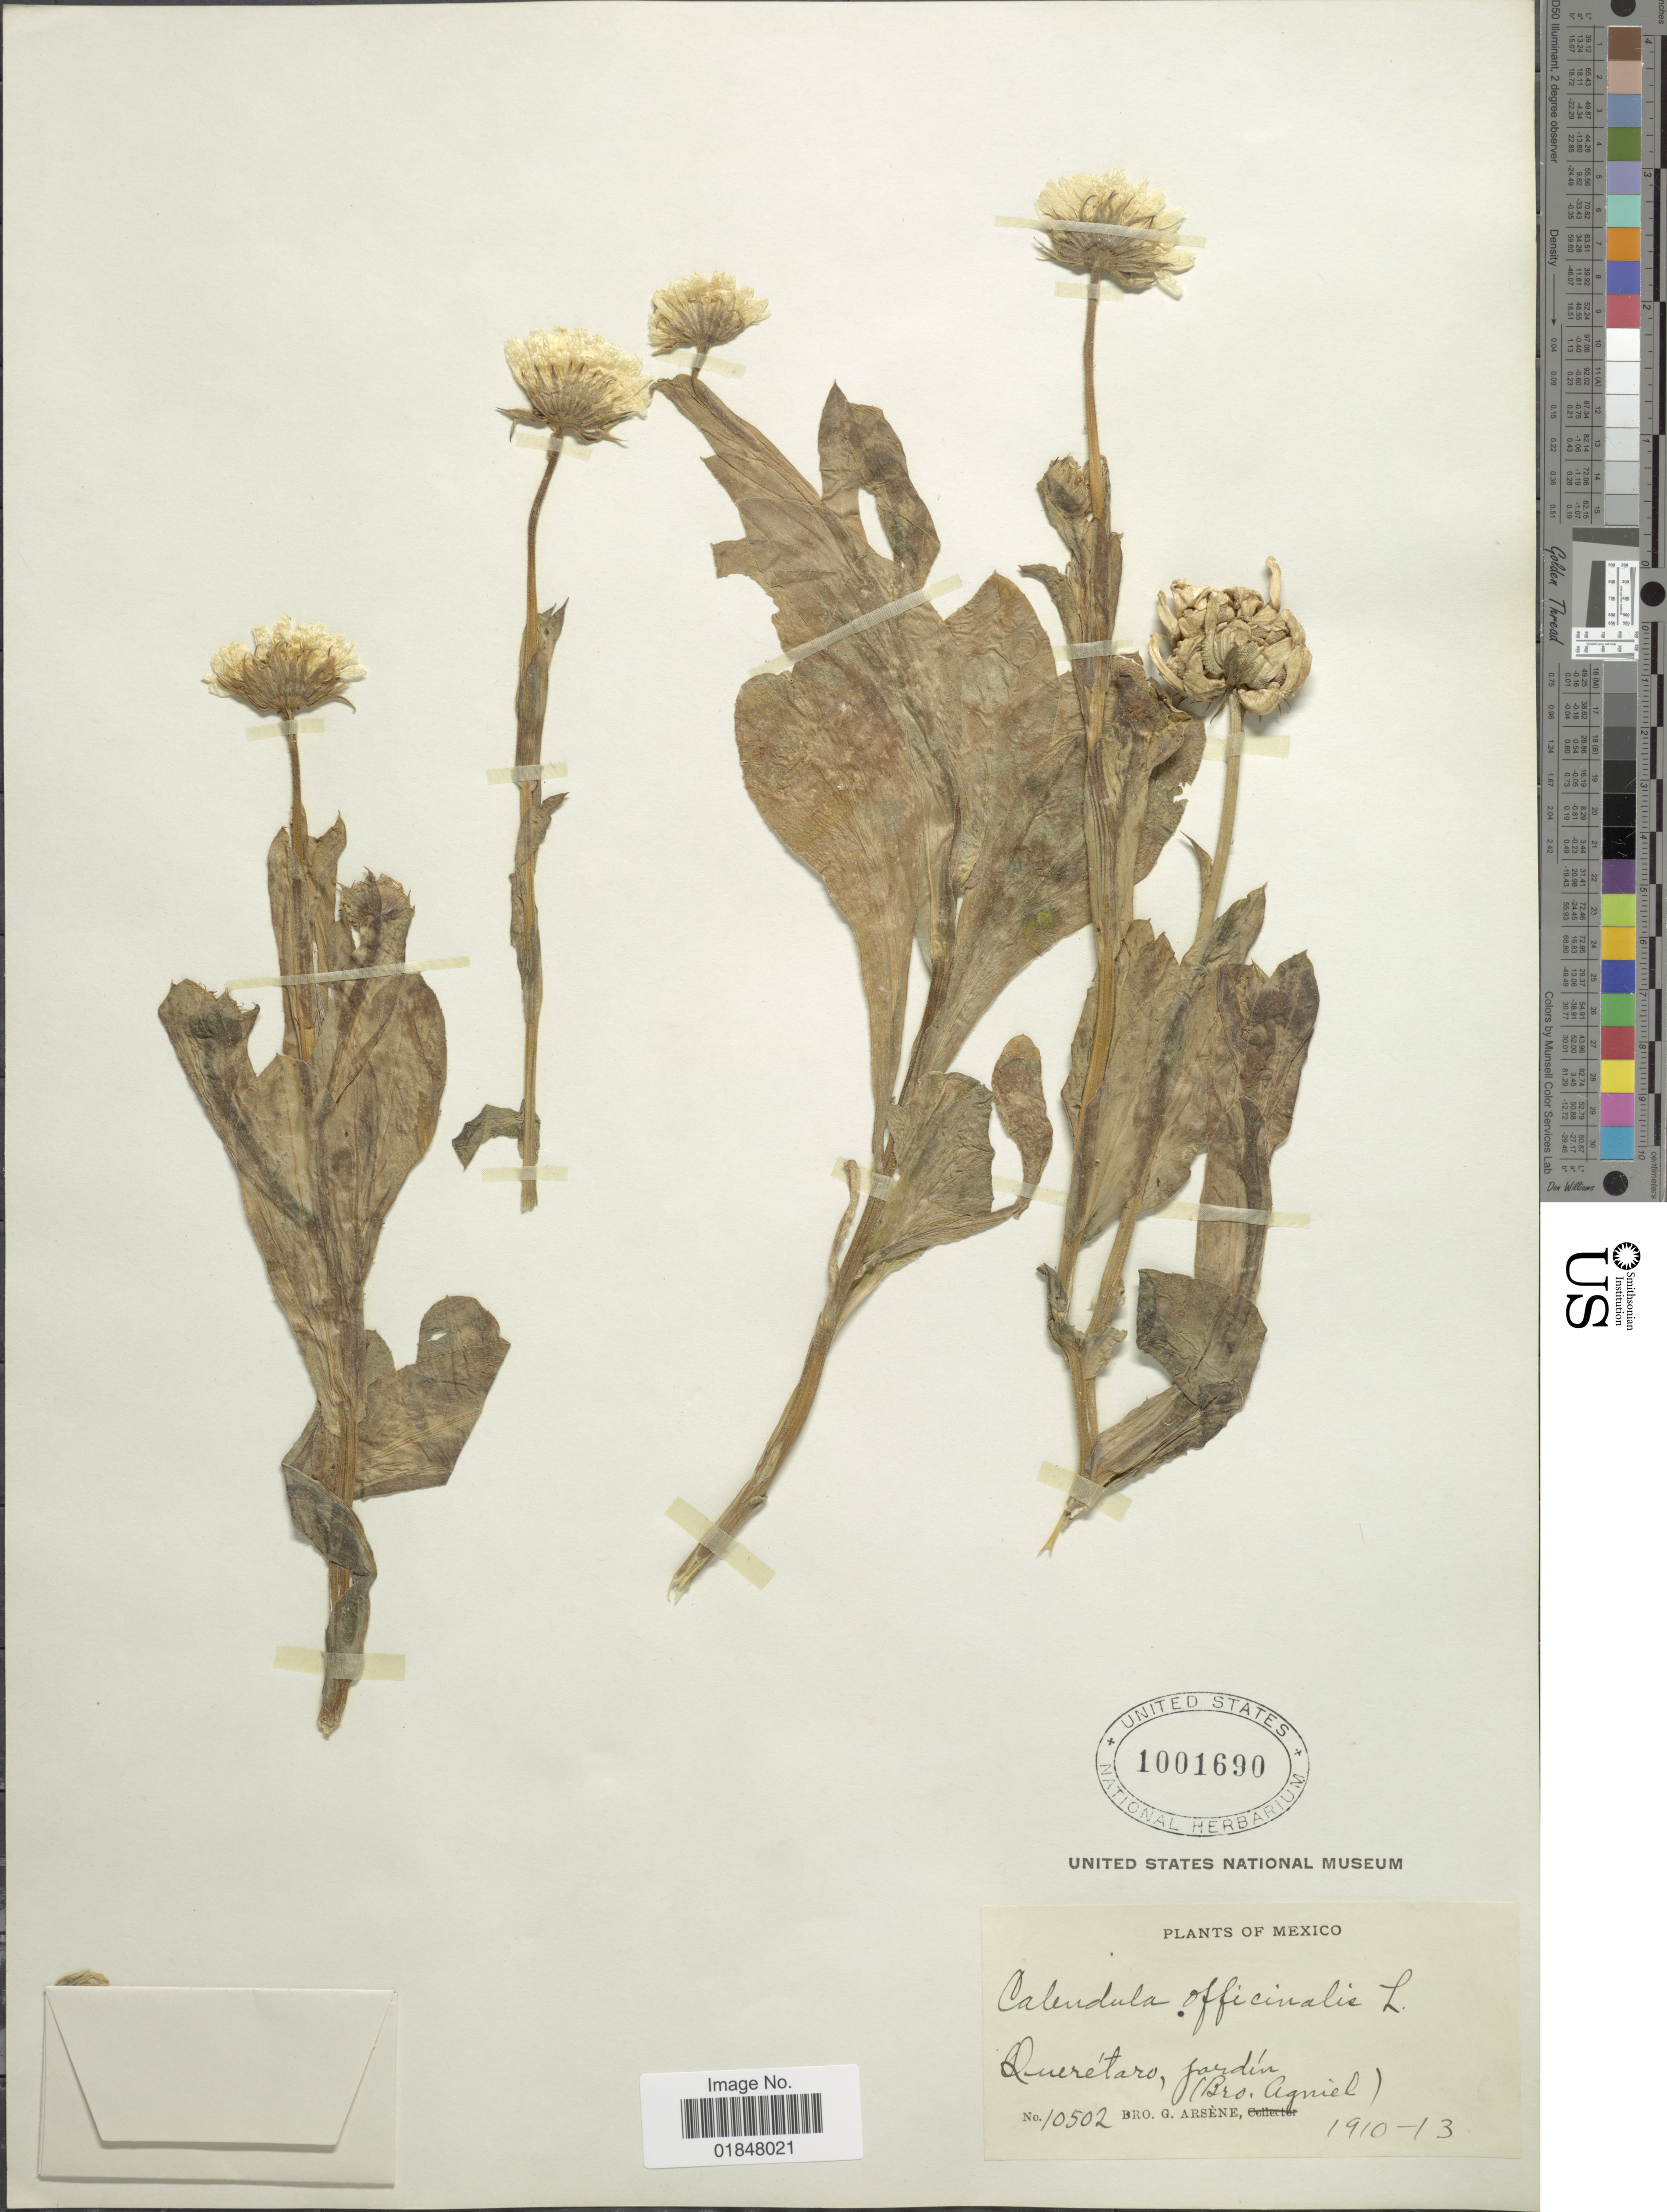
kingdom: Plantae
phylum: Tracheophyta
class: Magnoliopsida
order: Asterales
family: Asteraceae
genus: Calendula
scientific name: Calendula officinalis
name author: L.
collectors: Bro. G. Arsène & Bro. Agniel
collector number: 10502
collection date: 1910/1913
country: Mexico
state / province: Querétaro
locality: Jardin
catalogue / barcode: US 1001690